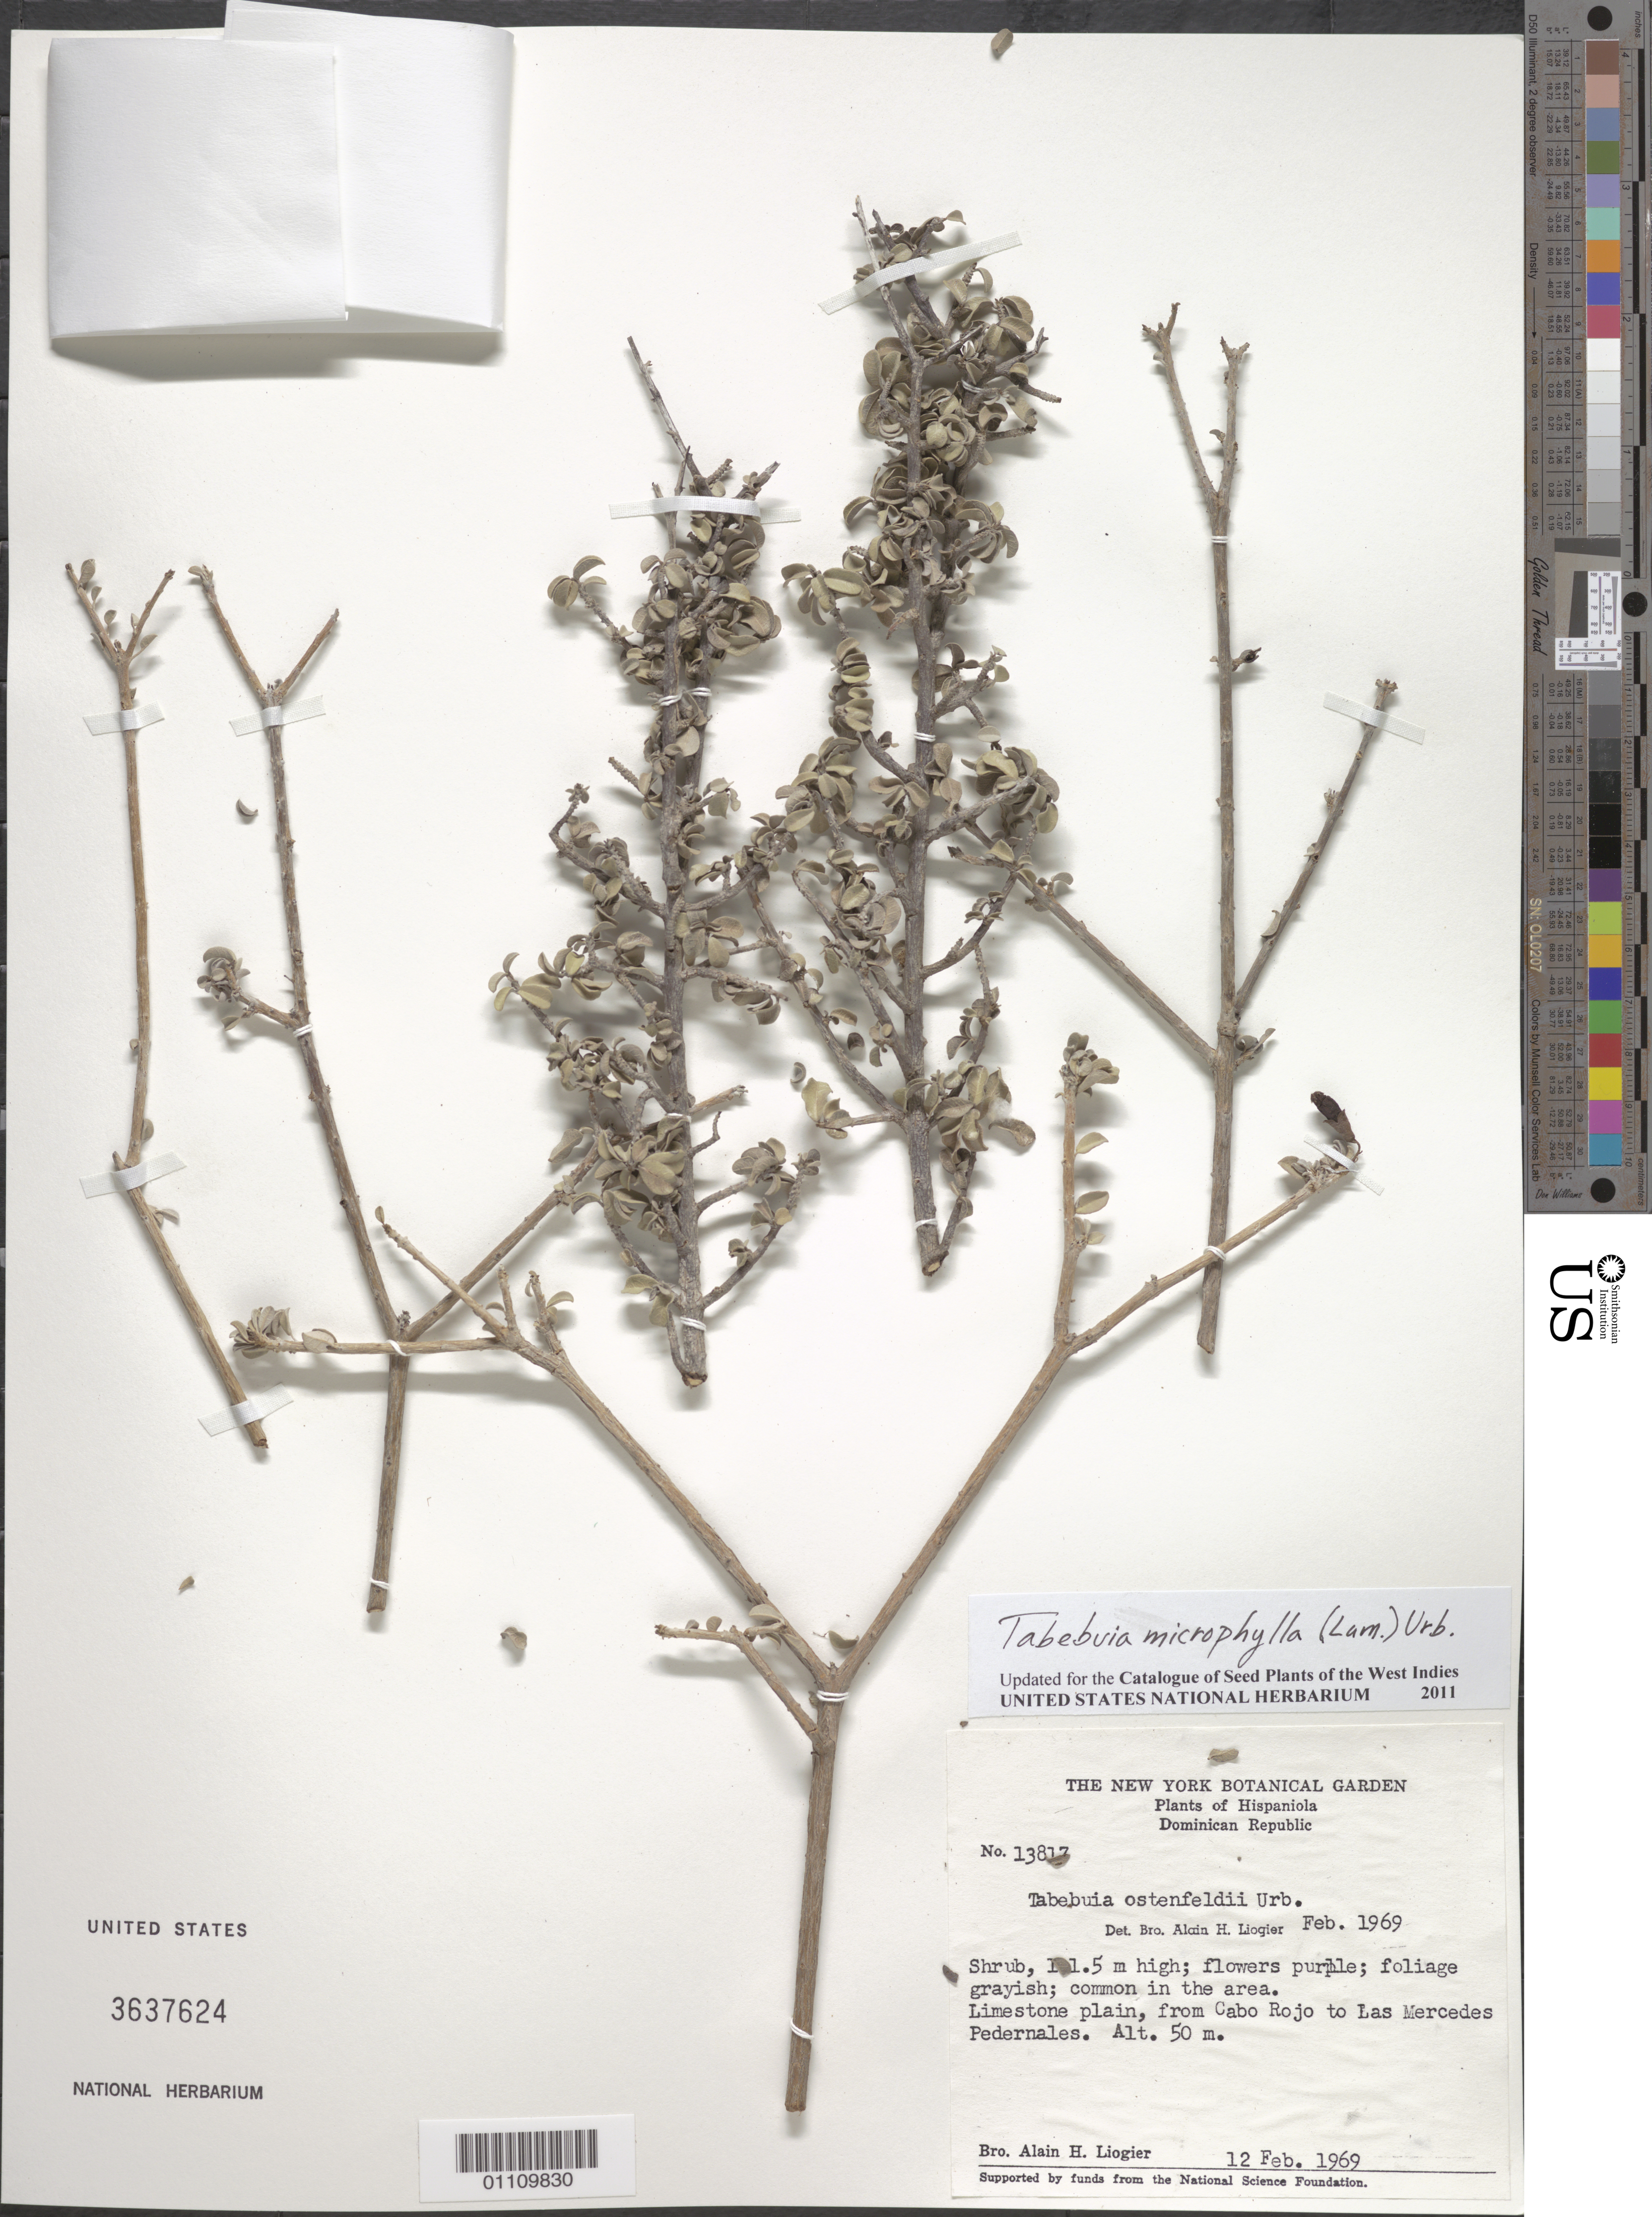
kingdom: Plantae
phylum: Tracheophyta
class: Magnoliopsida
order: Lamiales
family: Bignoniaceae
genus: Tabebuia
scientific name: Tabebuia microphylla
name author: (Lam.) Urb.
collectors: A. H. Liogier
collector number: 13817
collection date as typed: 12 Feb 1969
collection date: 1969-02-12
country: Dominican Republic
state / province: Pedernales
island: Hispaniola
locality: Cabo Rojo to Las Mercedes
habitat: Limestone plain, common in the area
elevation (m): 50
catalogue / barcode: US 3637624